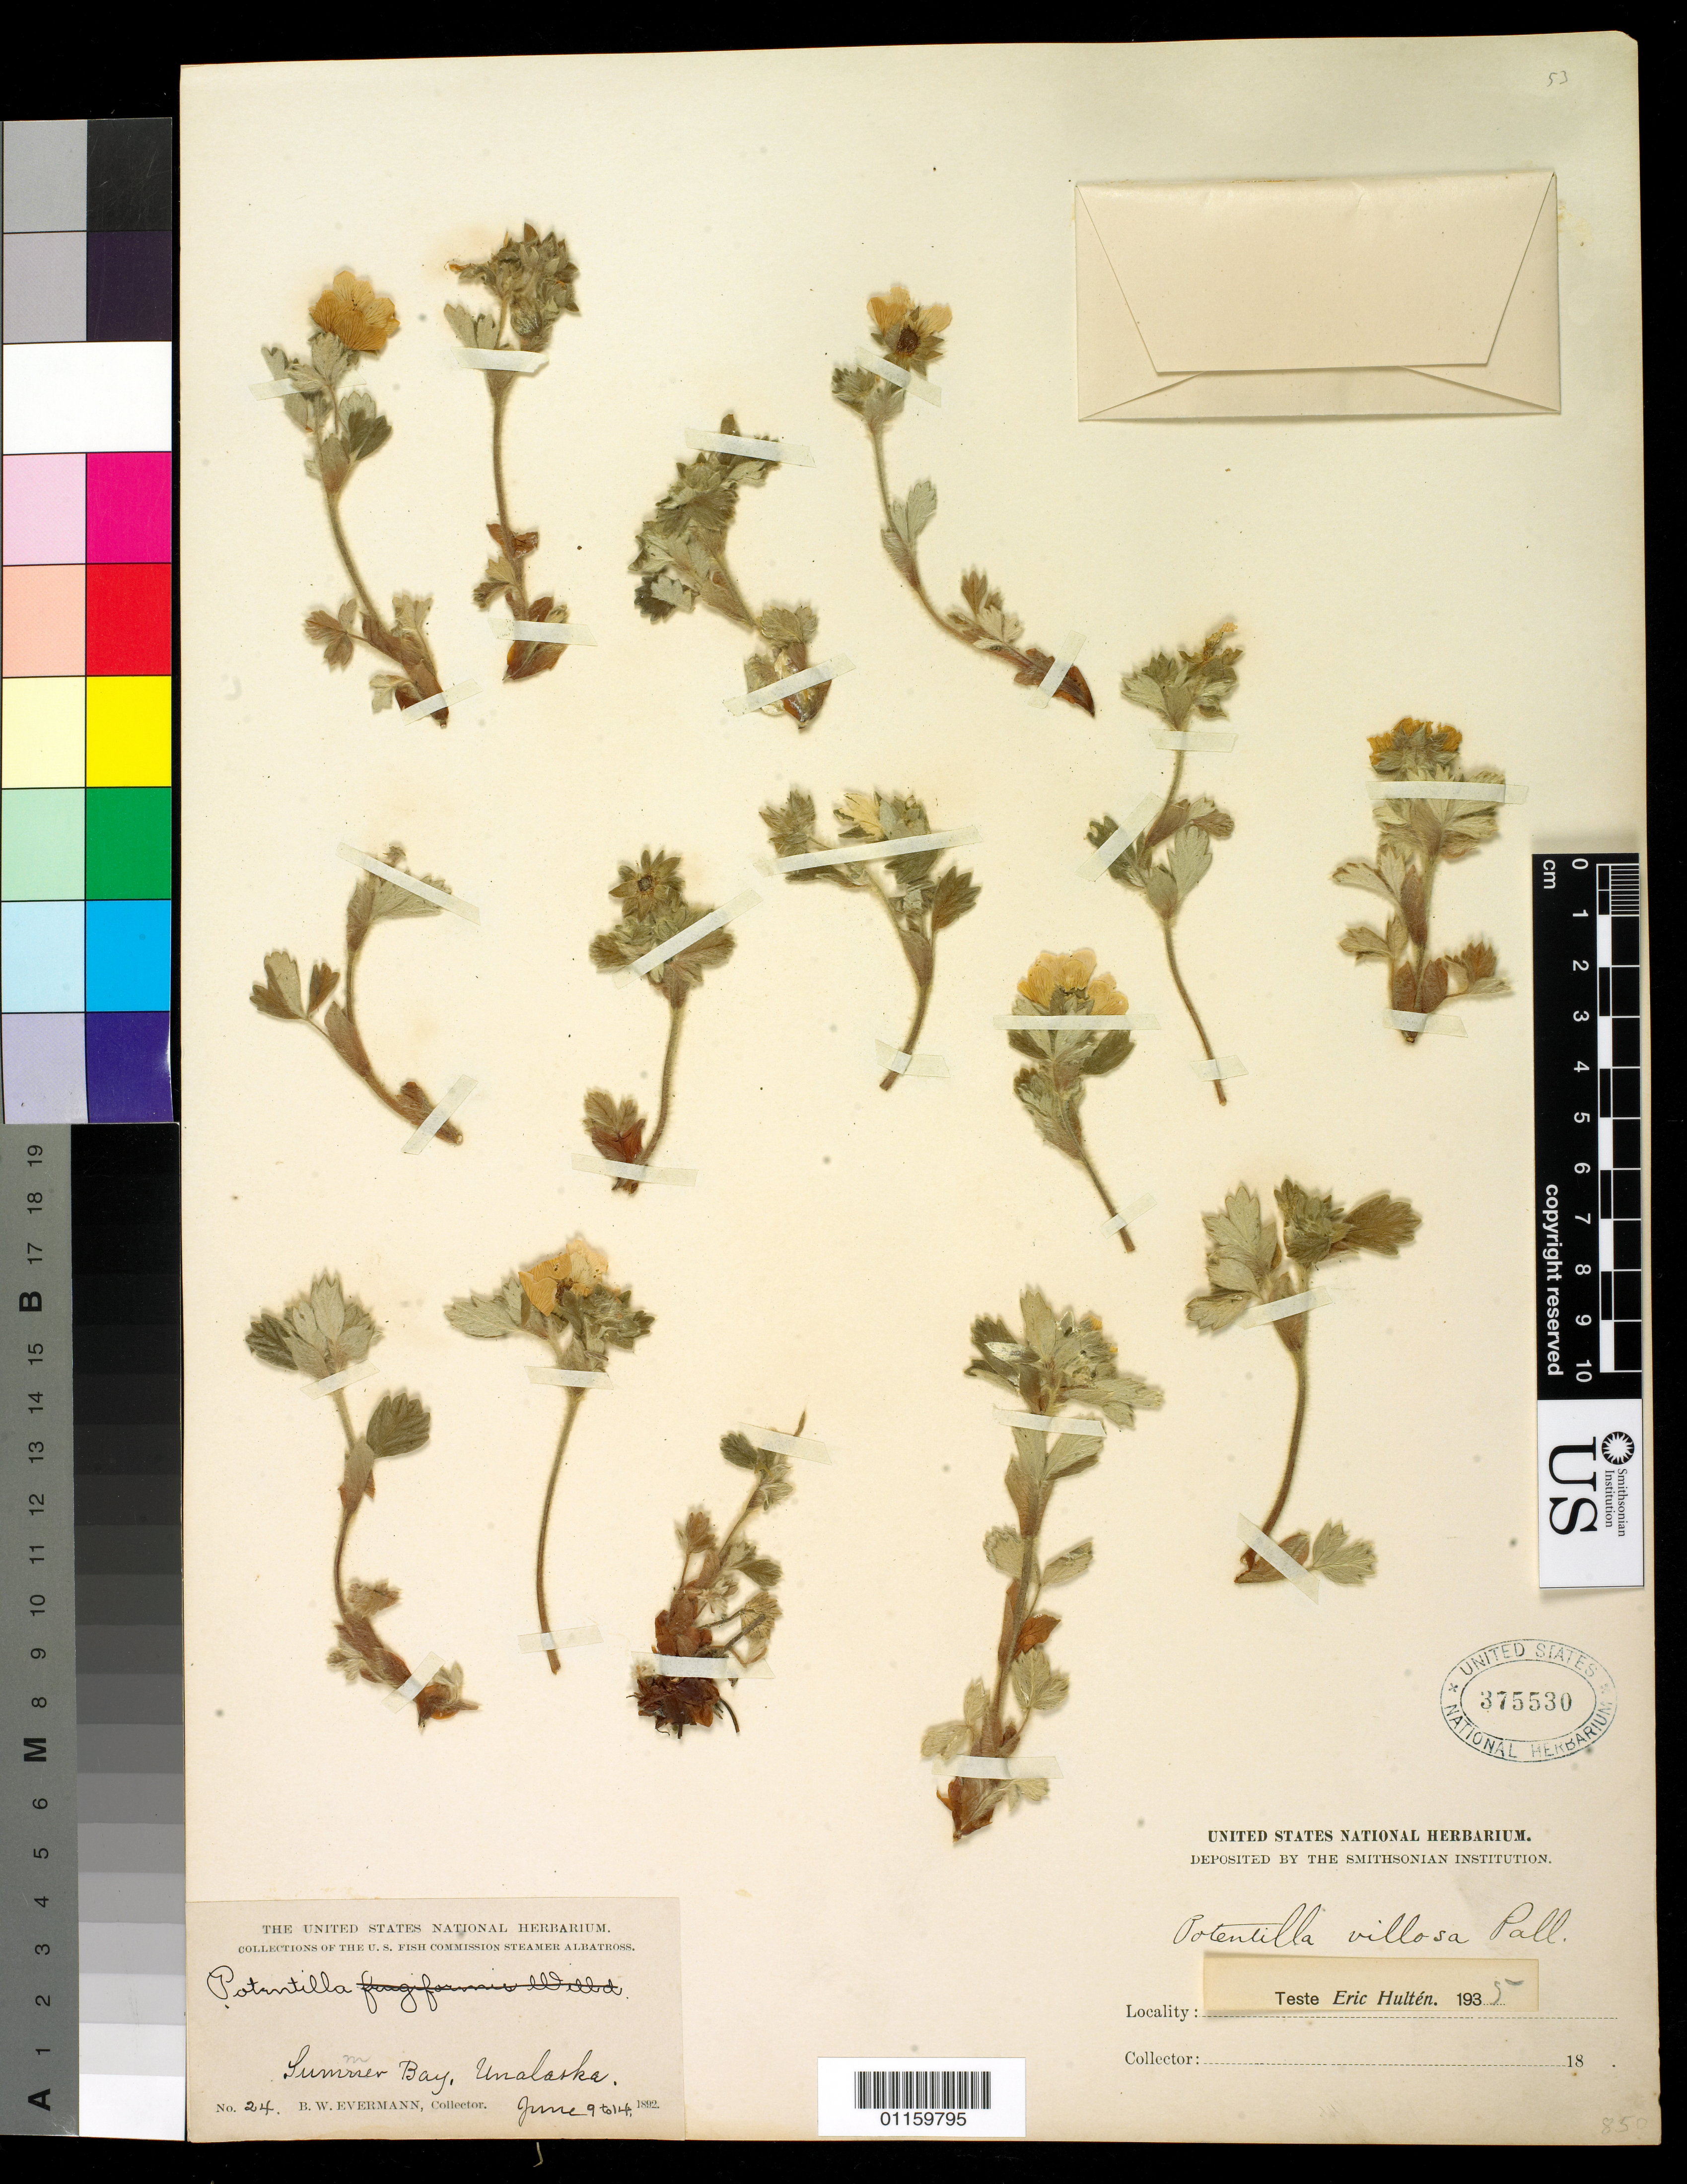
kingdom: Plantae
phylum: Tracheophyta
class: Magnoliopsida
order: Rosales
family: Rosaceae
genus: Potentilla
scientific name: Potentilla villosa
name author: Pall. ex Pursh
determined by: Hultén, [O.] Eric G.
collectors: B. W. Evermann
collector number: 24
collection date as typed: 09 Jun 1892 to 14 Jun 1892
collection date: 1892-06-09/1892-06-14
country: United States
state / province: Alaska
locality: Summer Bay, Unalaska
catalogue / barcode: US 375530